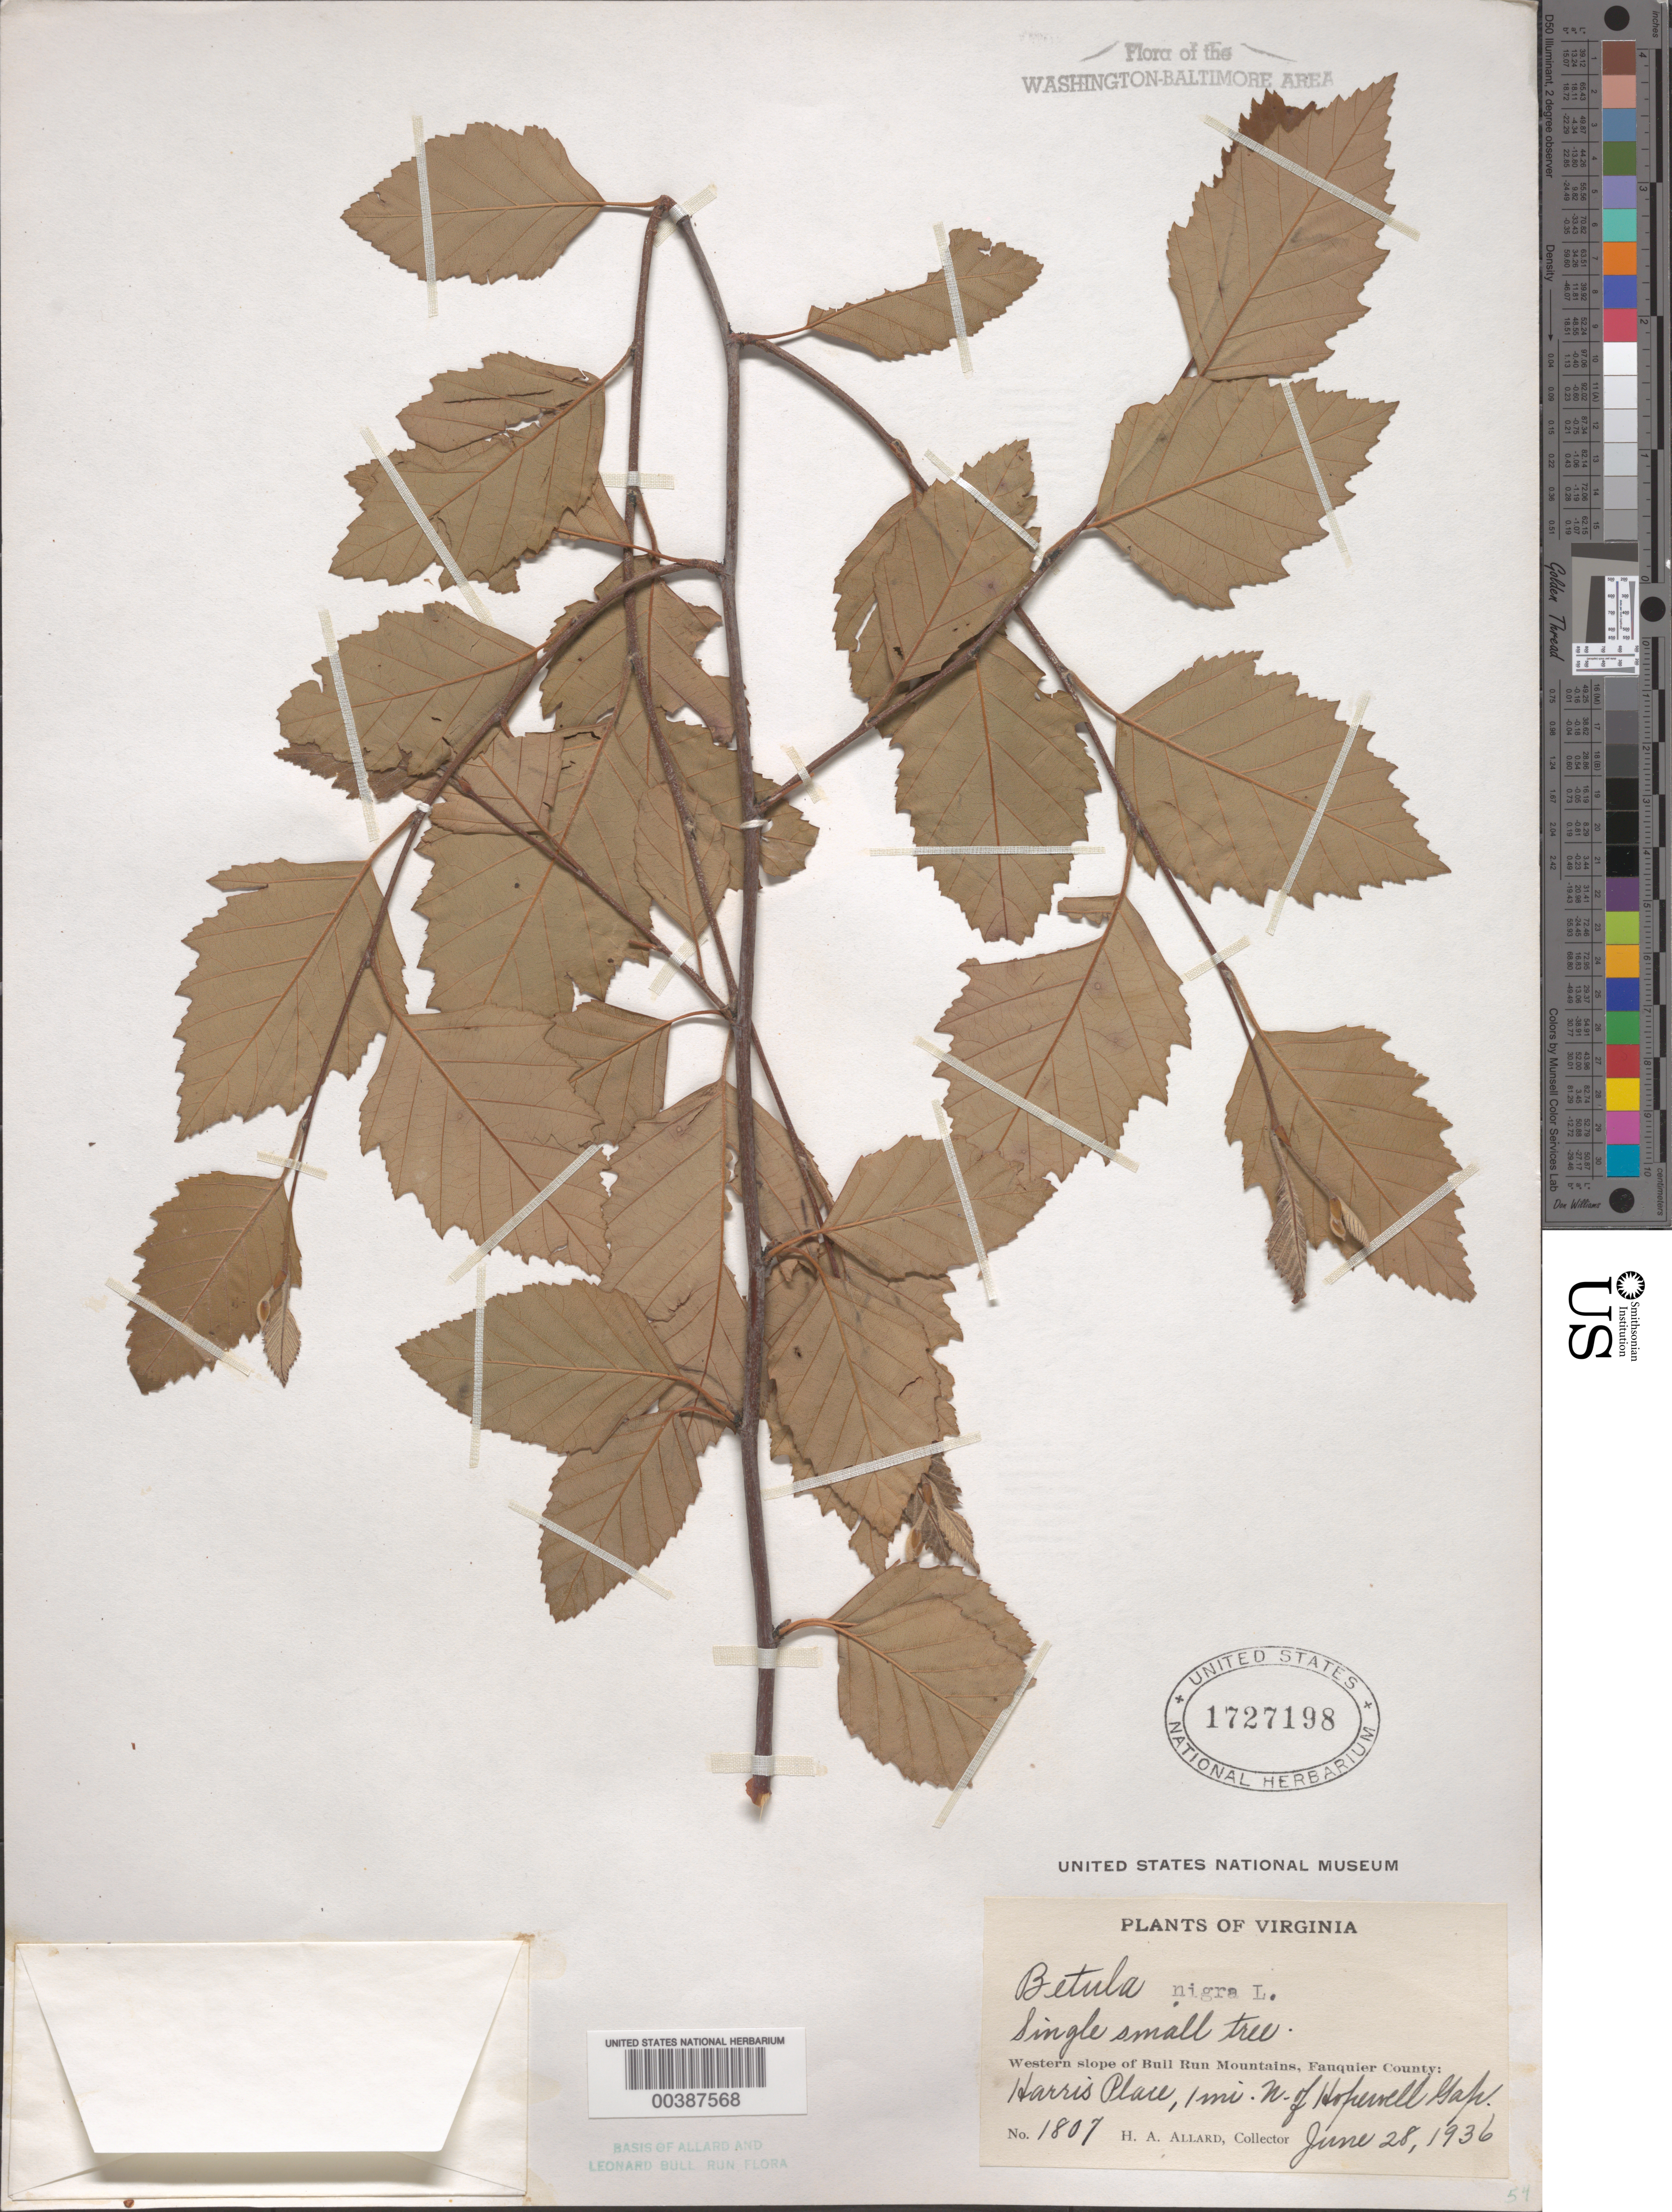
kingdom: Plantae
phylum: Tracheophyta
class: Magnoliopsida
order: Fagales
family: Betulaceae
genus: Betula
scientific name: Betula nigra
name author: L.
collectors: H. A. Allard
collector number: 1807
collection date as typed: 28 Jun 1936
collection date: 1936-06-28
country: United States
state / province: Virginia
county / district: Fauquier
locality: Harris place, north of Hopewell Gap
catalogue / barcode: US 1727198